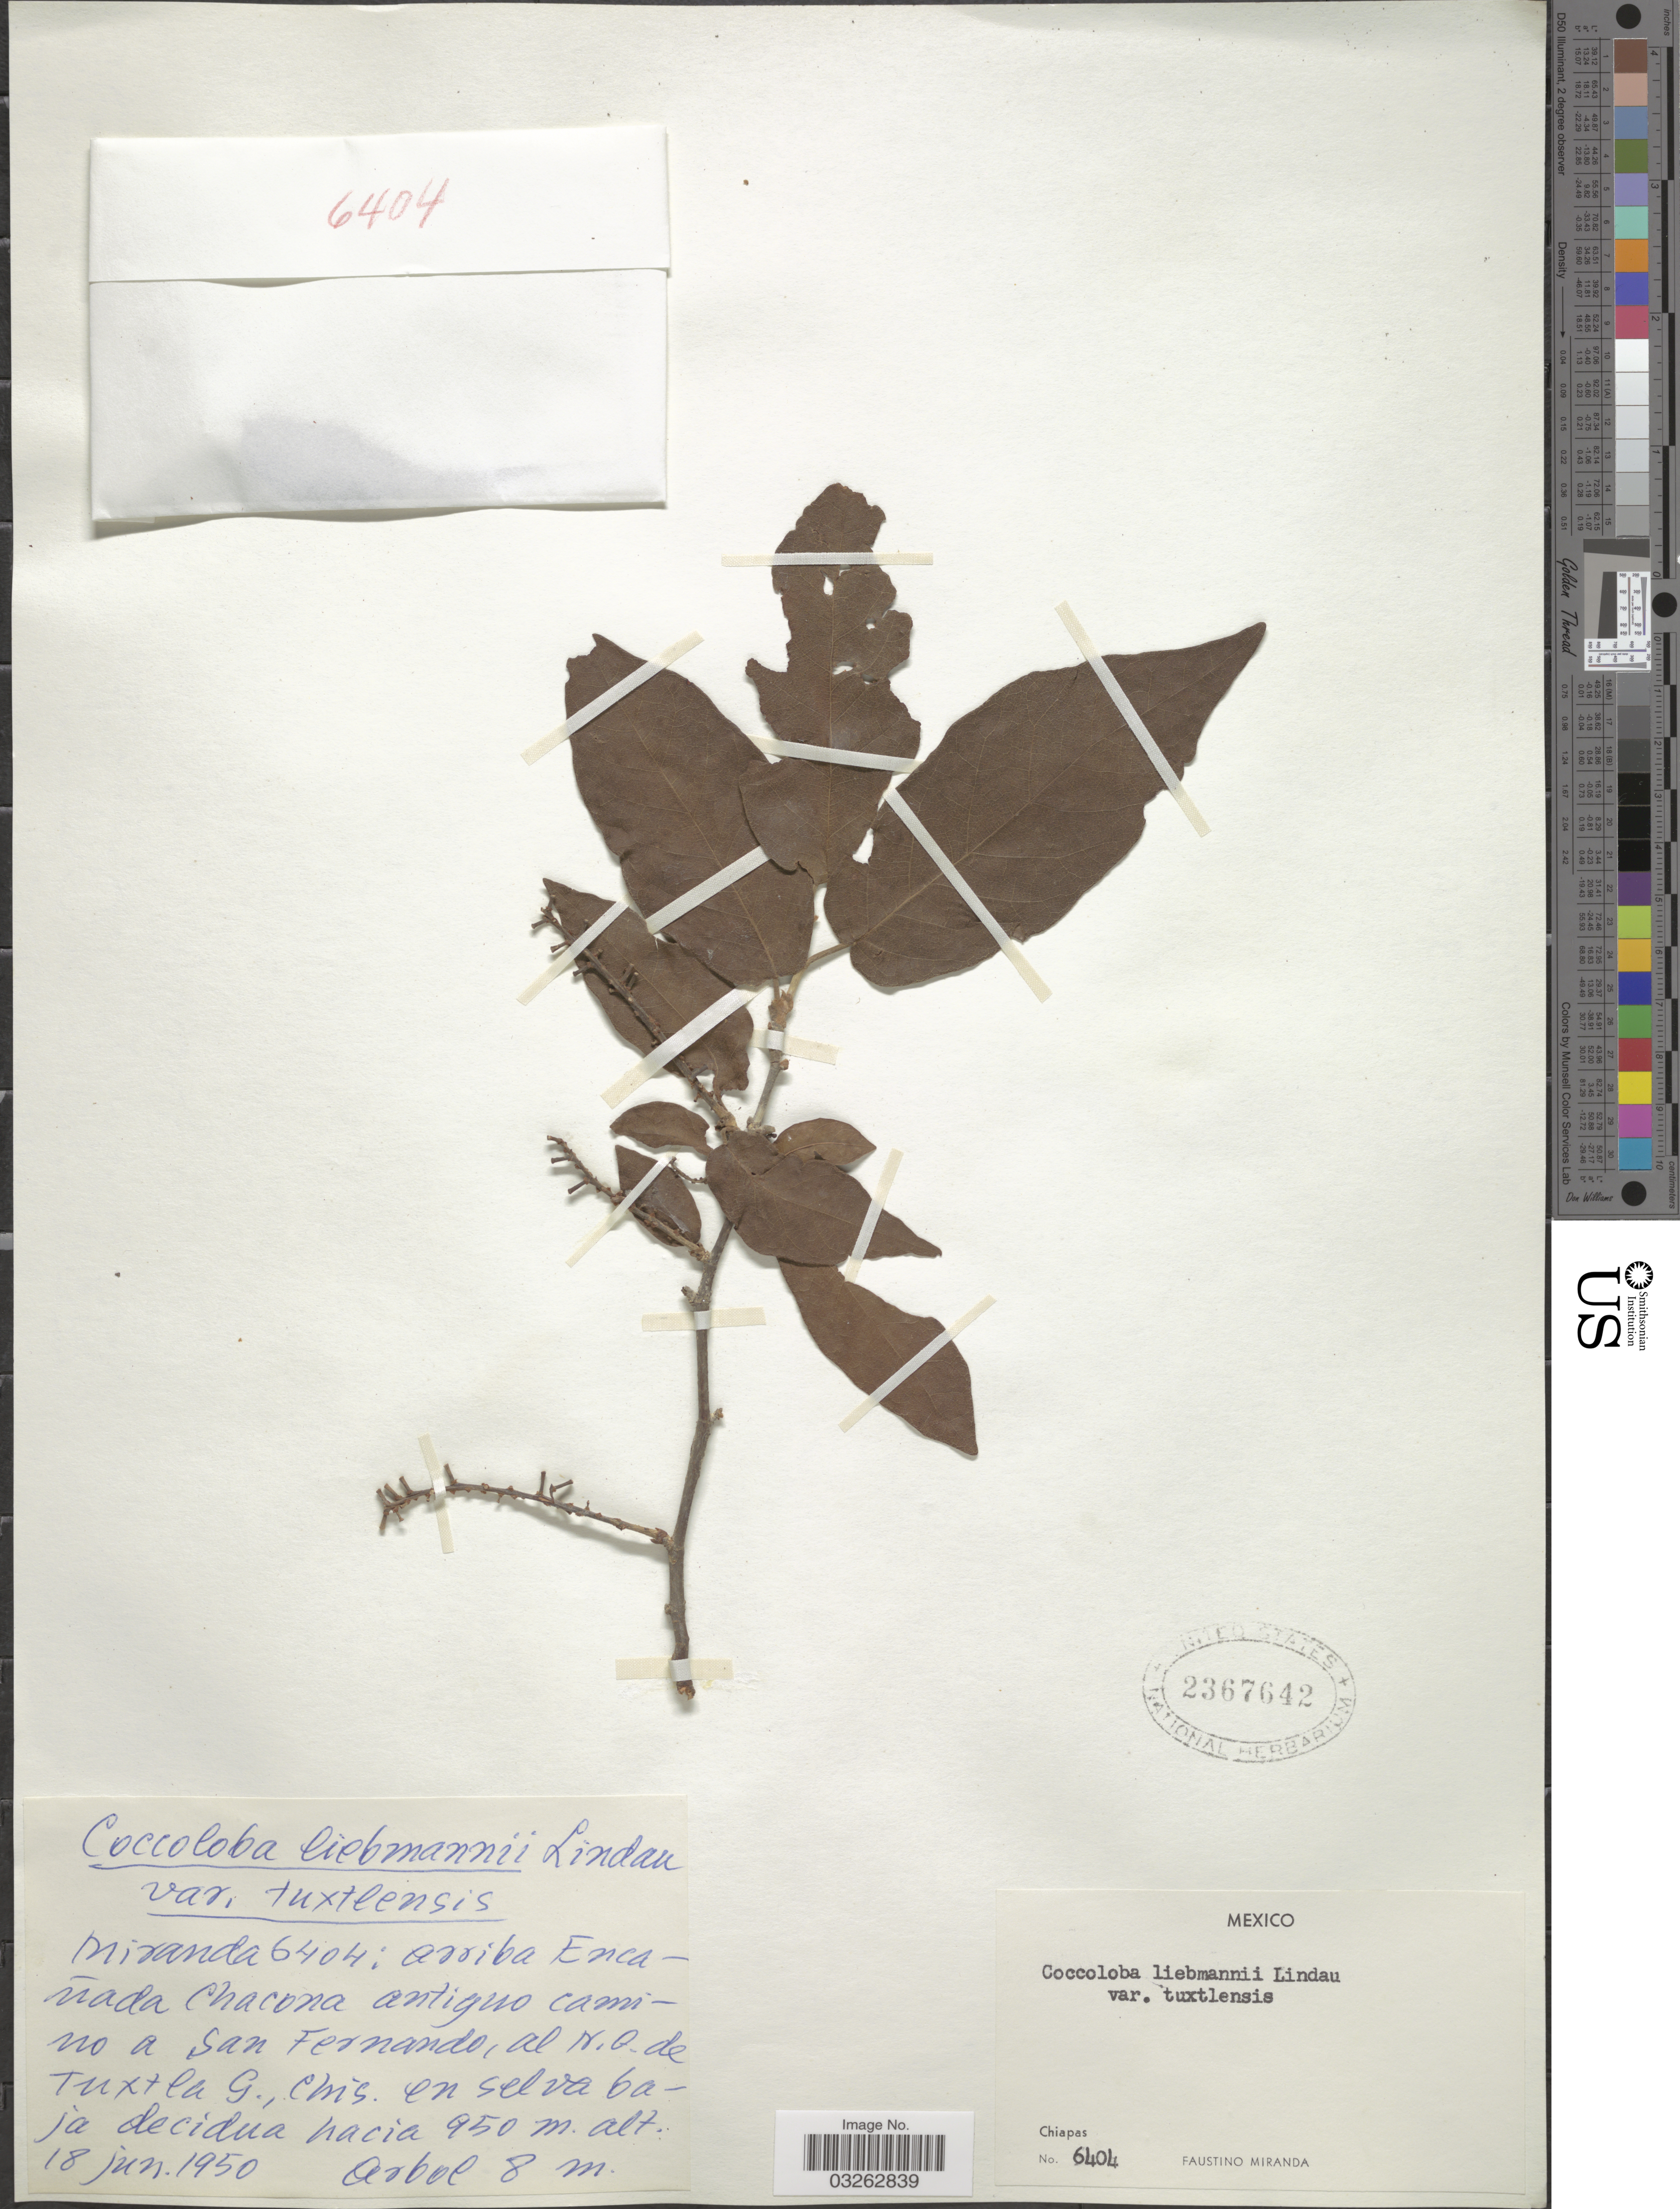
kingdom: Plantae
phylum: Tracheophyta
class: Magnoliopsida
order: Caryophyllales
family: Polygonaceae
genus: Coccoloba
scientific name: Coccoloba liebmannii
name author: Lindau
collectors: F. Miranda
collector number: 6404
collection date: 1950-06-18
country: Mexico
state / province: Chiapas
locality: Arriba Encañada Chacona antiguo camino a San Fernando, al N.O. de Tuxtla G.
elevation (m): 950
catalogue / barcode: US 2367642